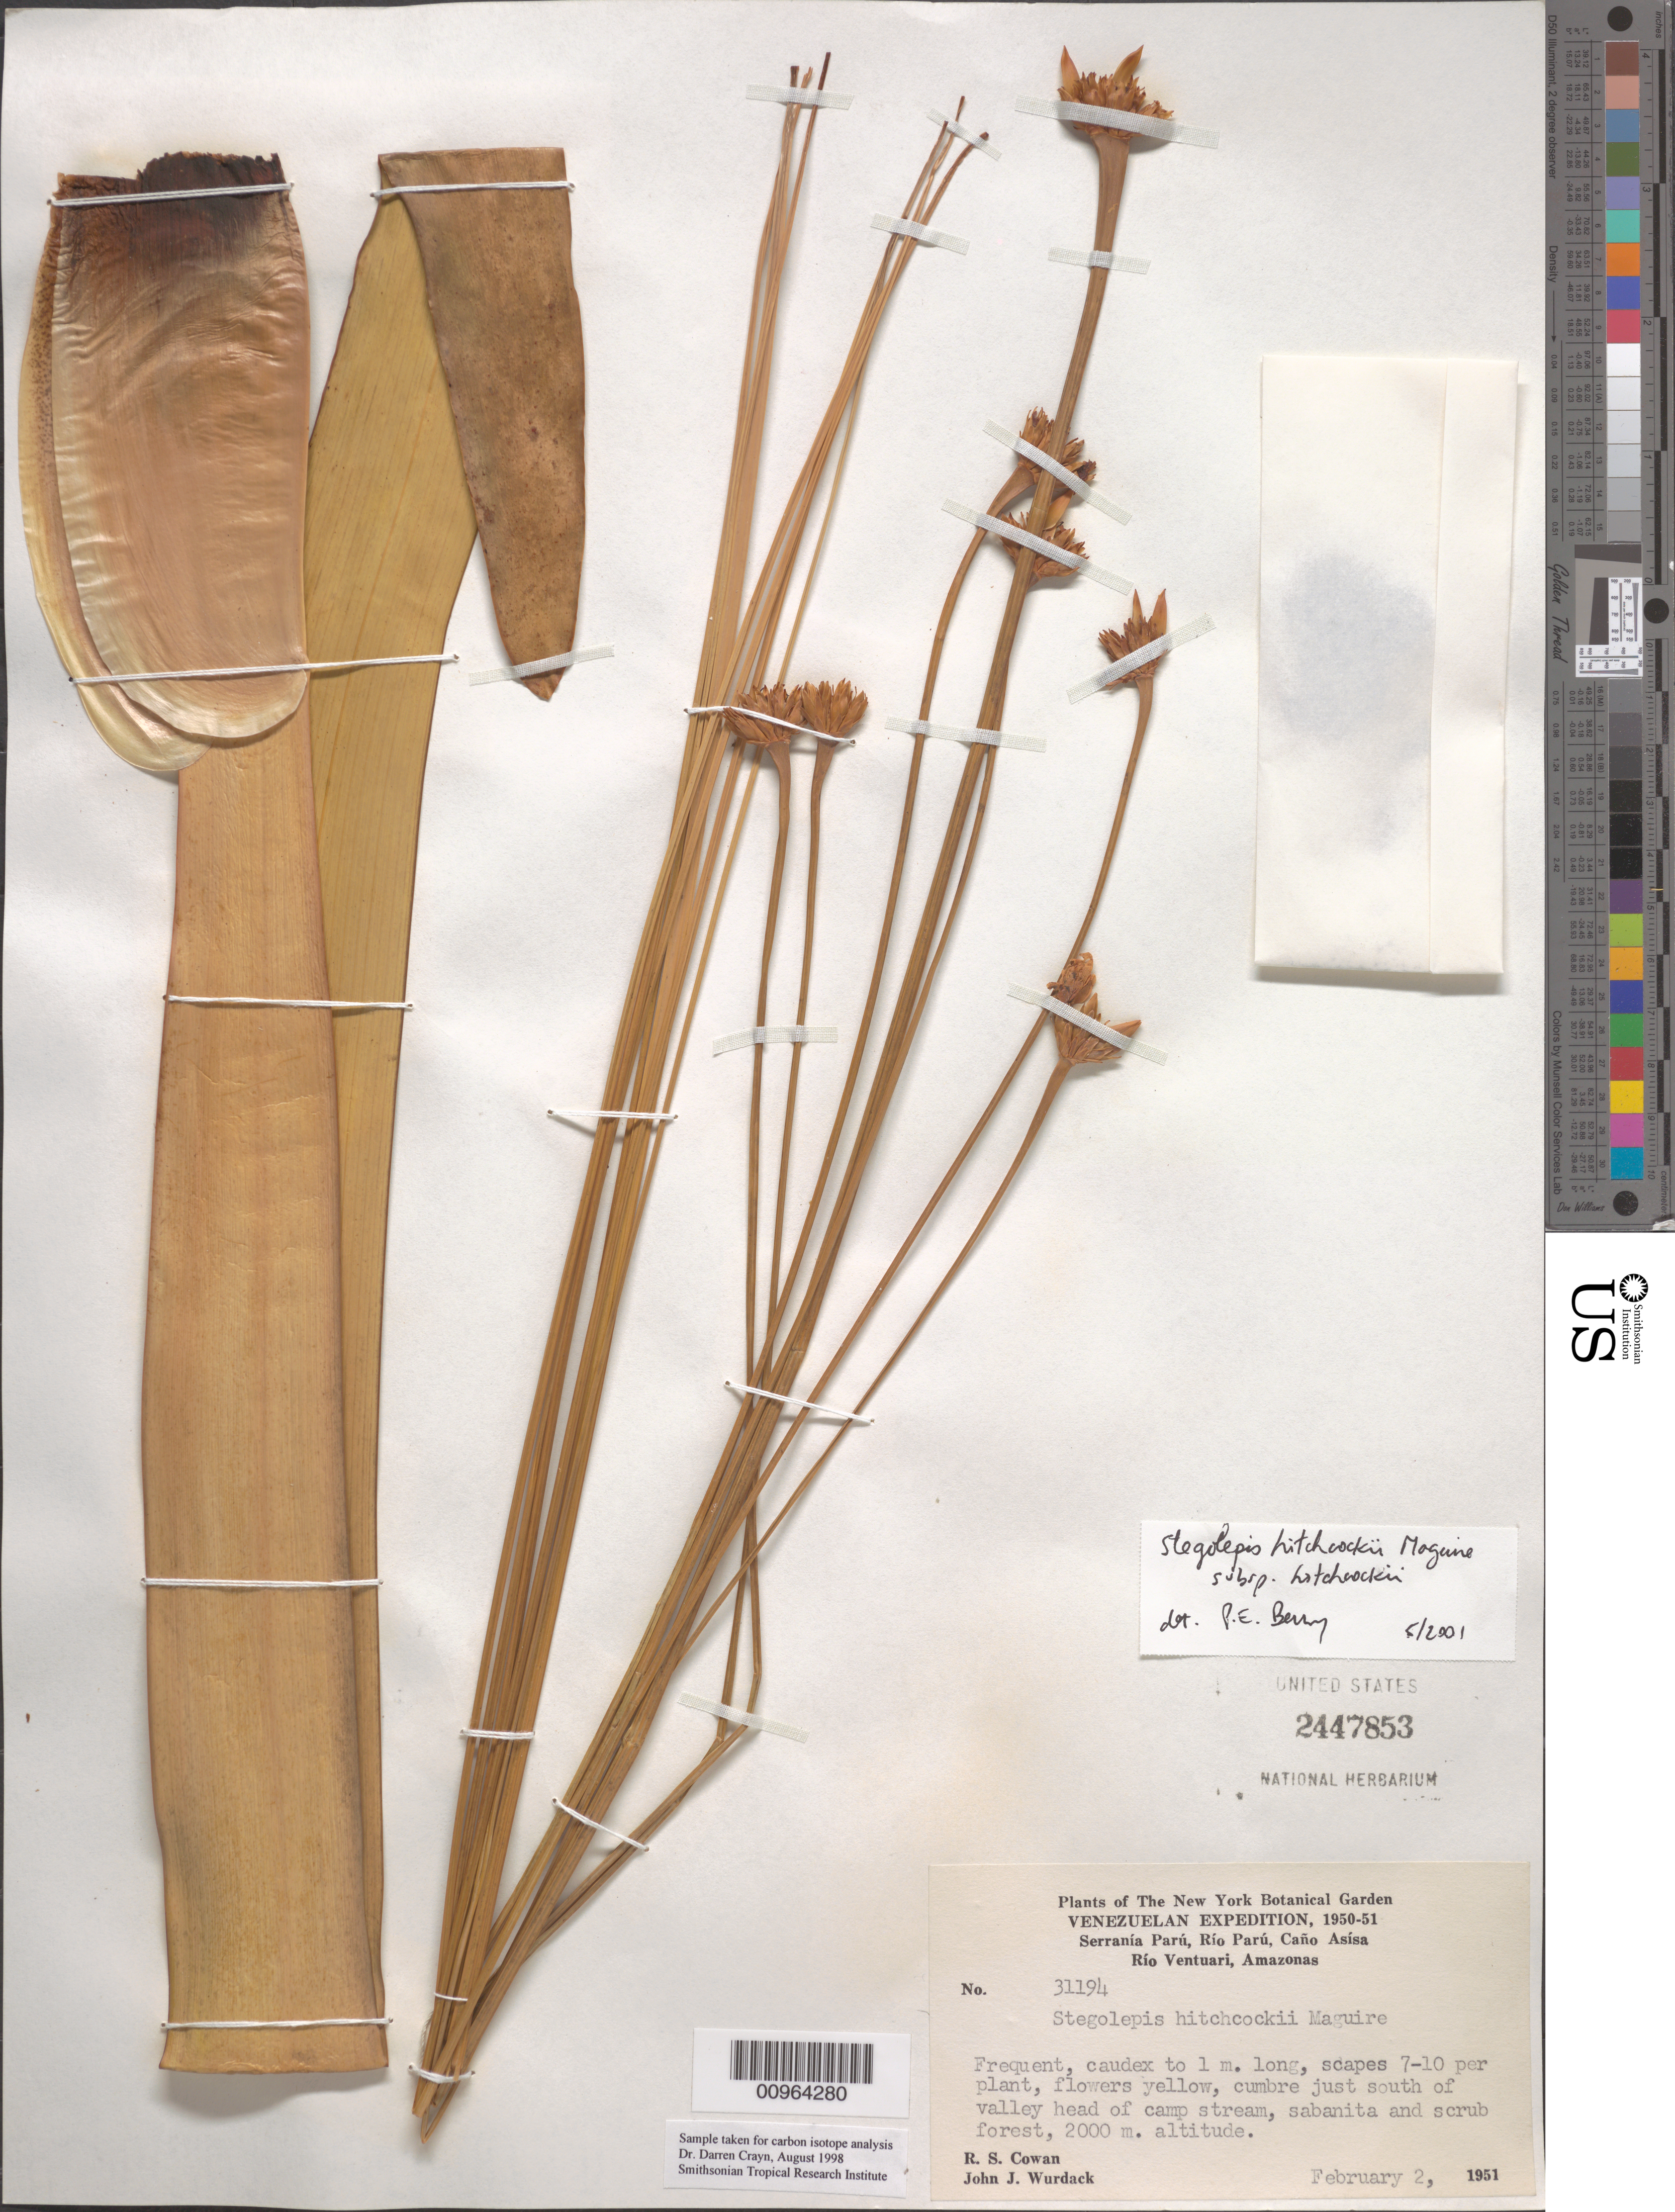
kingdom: Plantae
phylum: Tracheophyta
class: Liliopsida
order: Poales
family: Rapateaceae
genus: Stegolepis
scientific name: Stegolepis hitchcockii subsp. hitchcockii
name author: Maguire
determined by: Berry, P. E., (WIS), University of Wisconsin - Madison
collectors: R. S. Cowan & J. J. Wurdack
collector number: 31194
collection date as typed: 2-Feb-51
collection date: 1951-02-02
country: Venezuela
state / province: Amazonas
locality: Serranía Parú, Rio Paru, Cano Asisa; cumbre just south of valley head of camp stream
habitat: Sabanita and scrub forest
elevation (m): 2000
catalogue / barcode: US 2447853